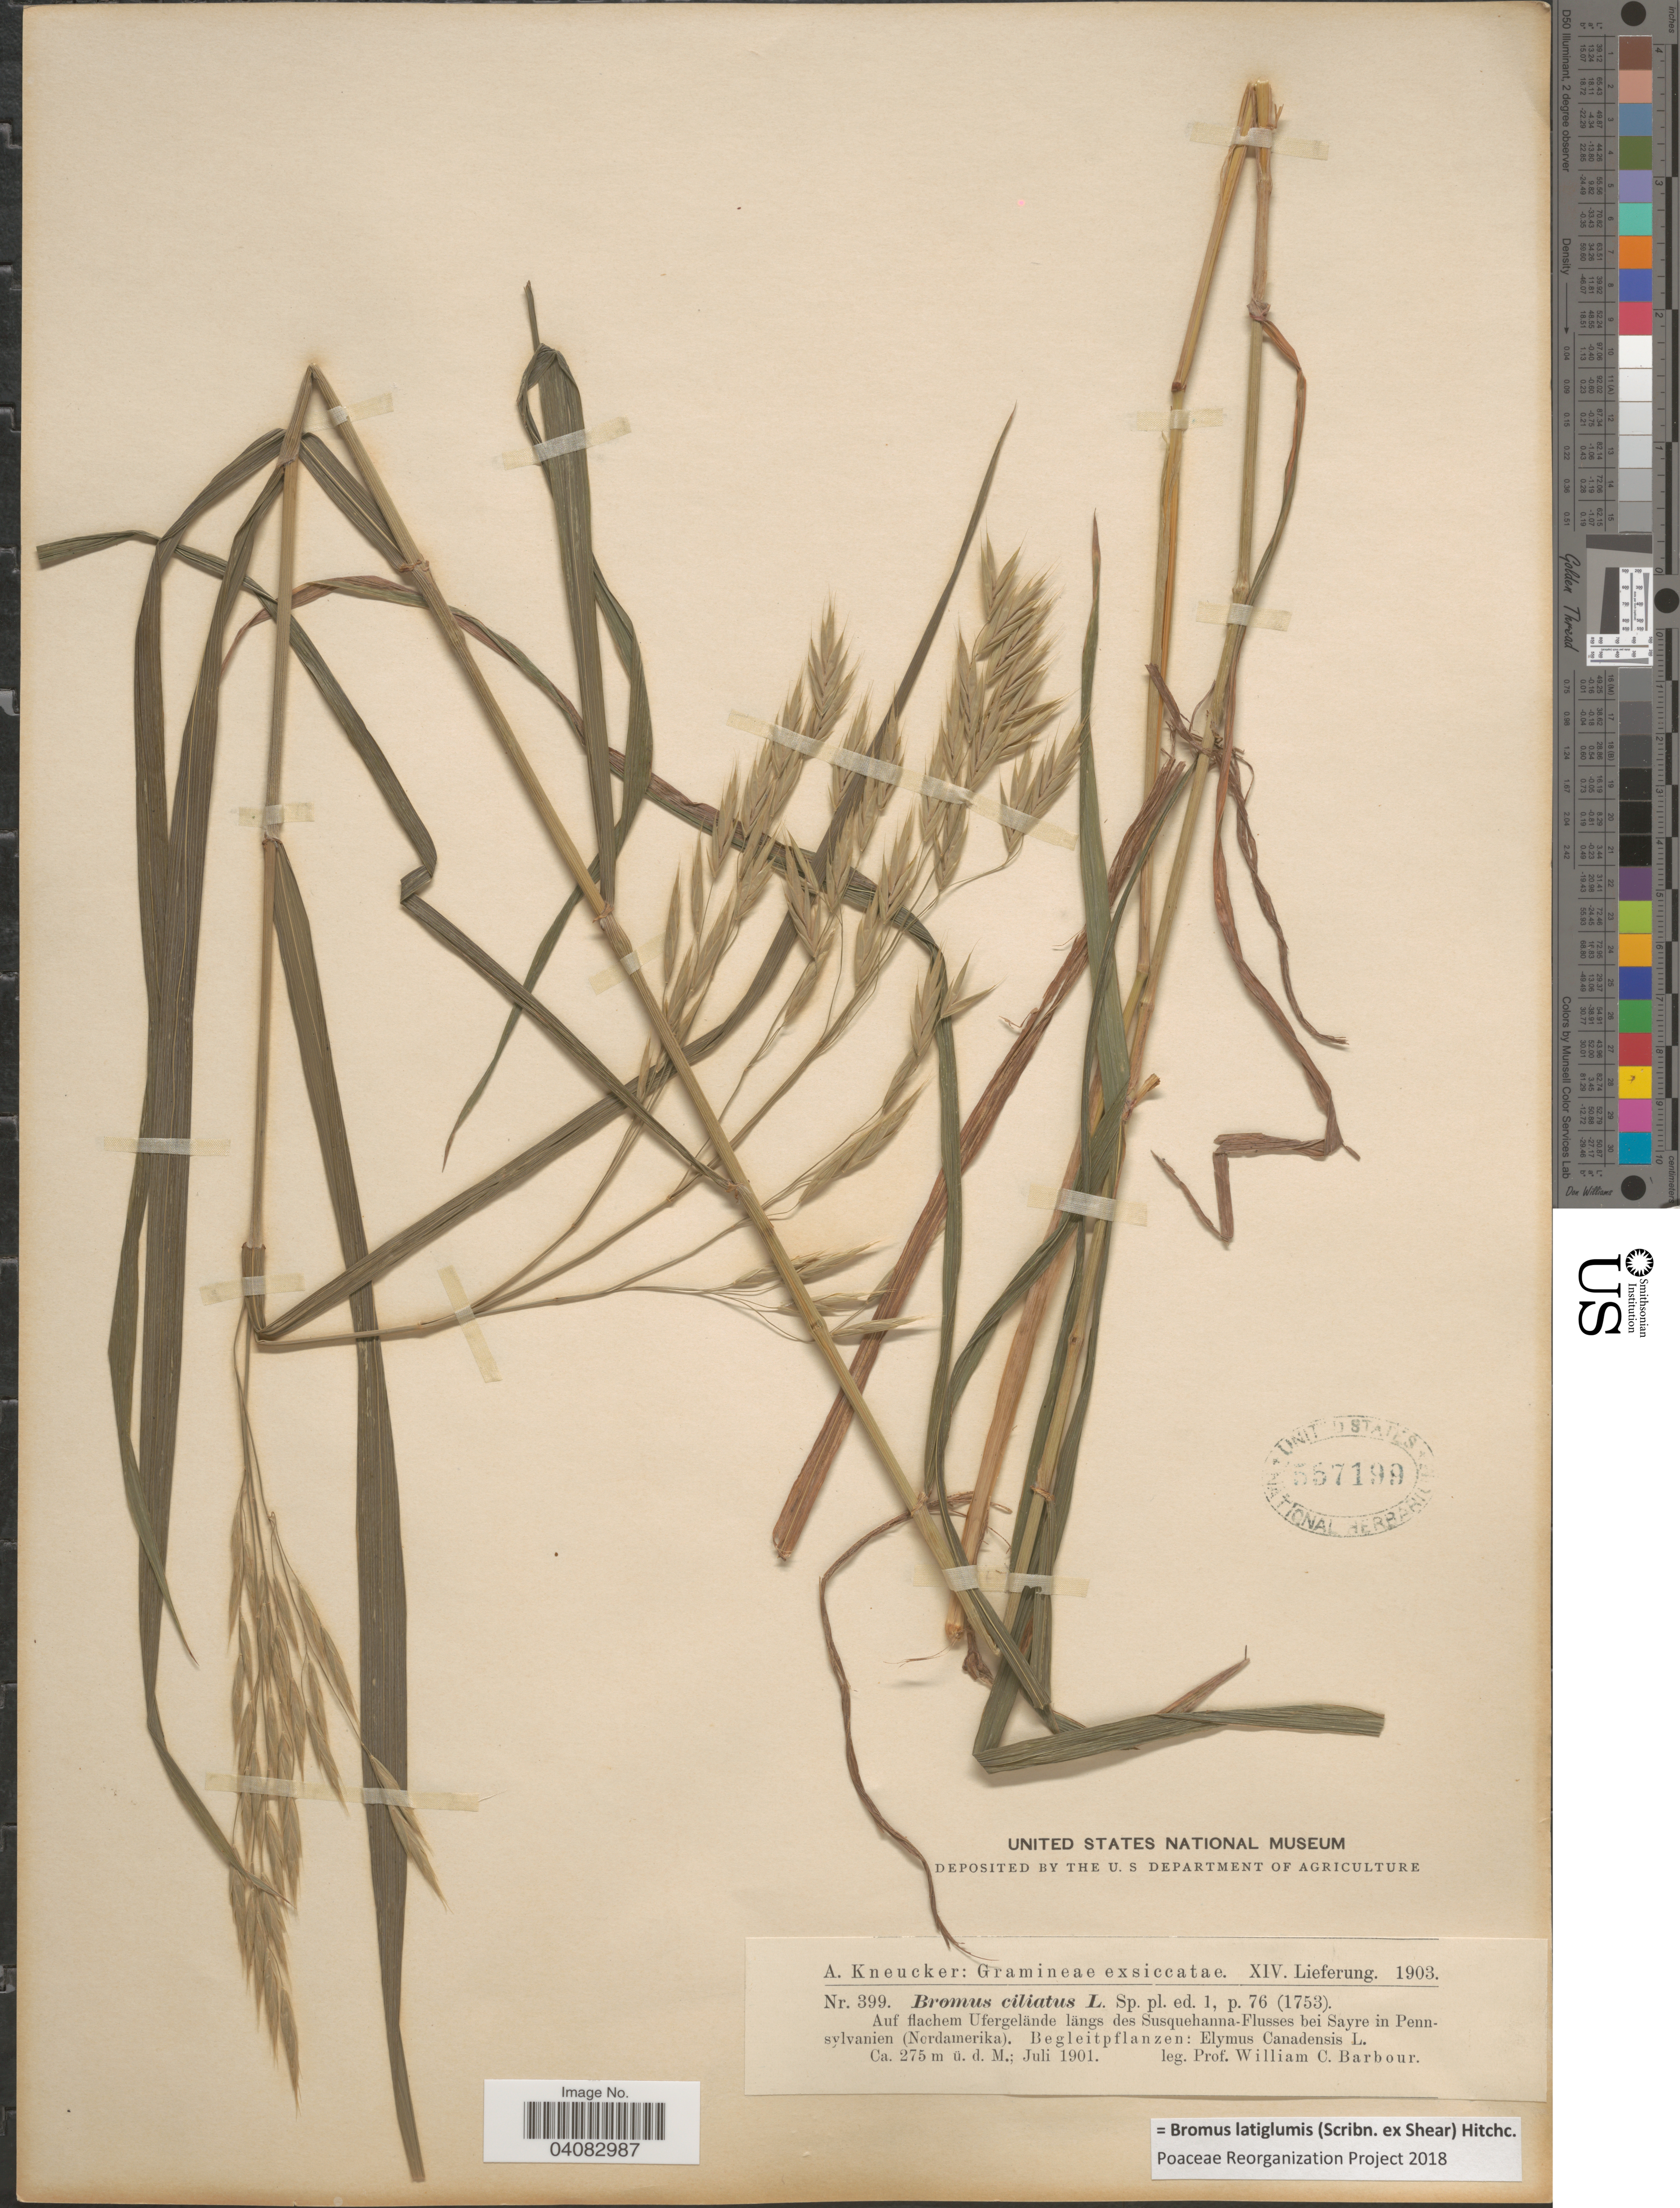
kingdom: Plantae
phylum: Tracheophyta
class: Liliopsida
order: Poales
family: Poaceae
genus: Bromus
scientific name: Bromus latiglumis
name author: (Scribn. ex Shear) Hitchc.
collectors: W. Barbour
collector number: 399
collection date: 1901-07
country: United States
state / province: Pennsylvania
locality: Auf flachem Ufergelände längs des Susquehanna-Flusses bei Sayre in Pennsylvanien (Nordamerika).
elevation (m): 275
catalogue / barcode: US 557199